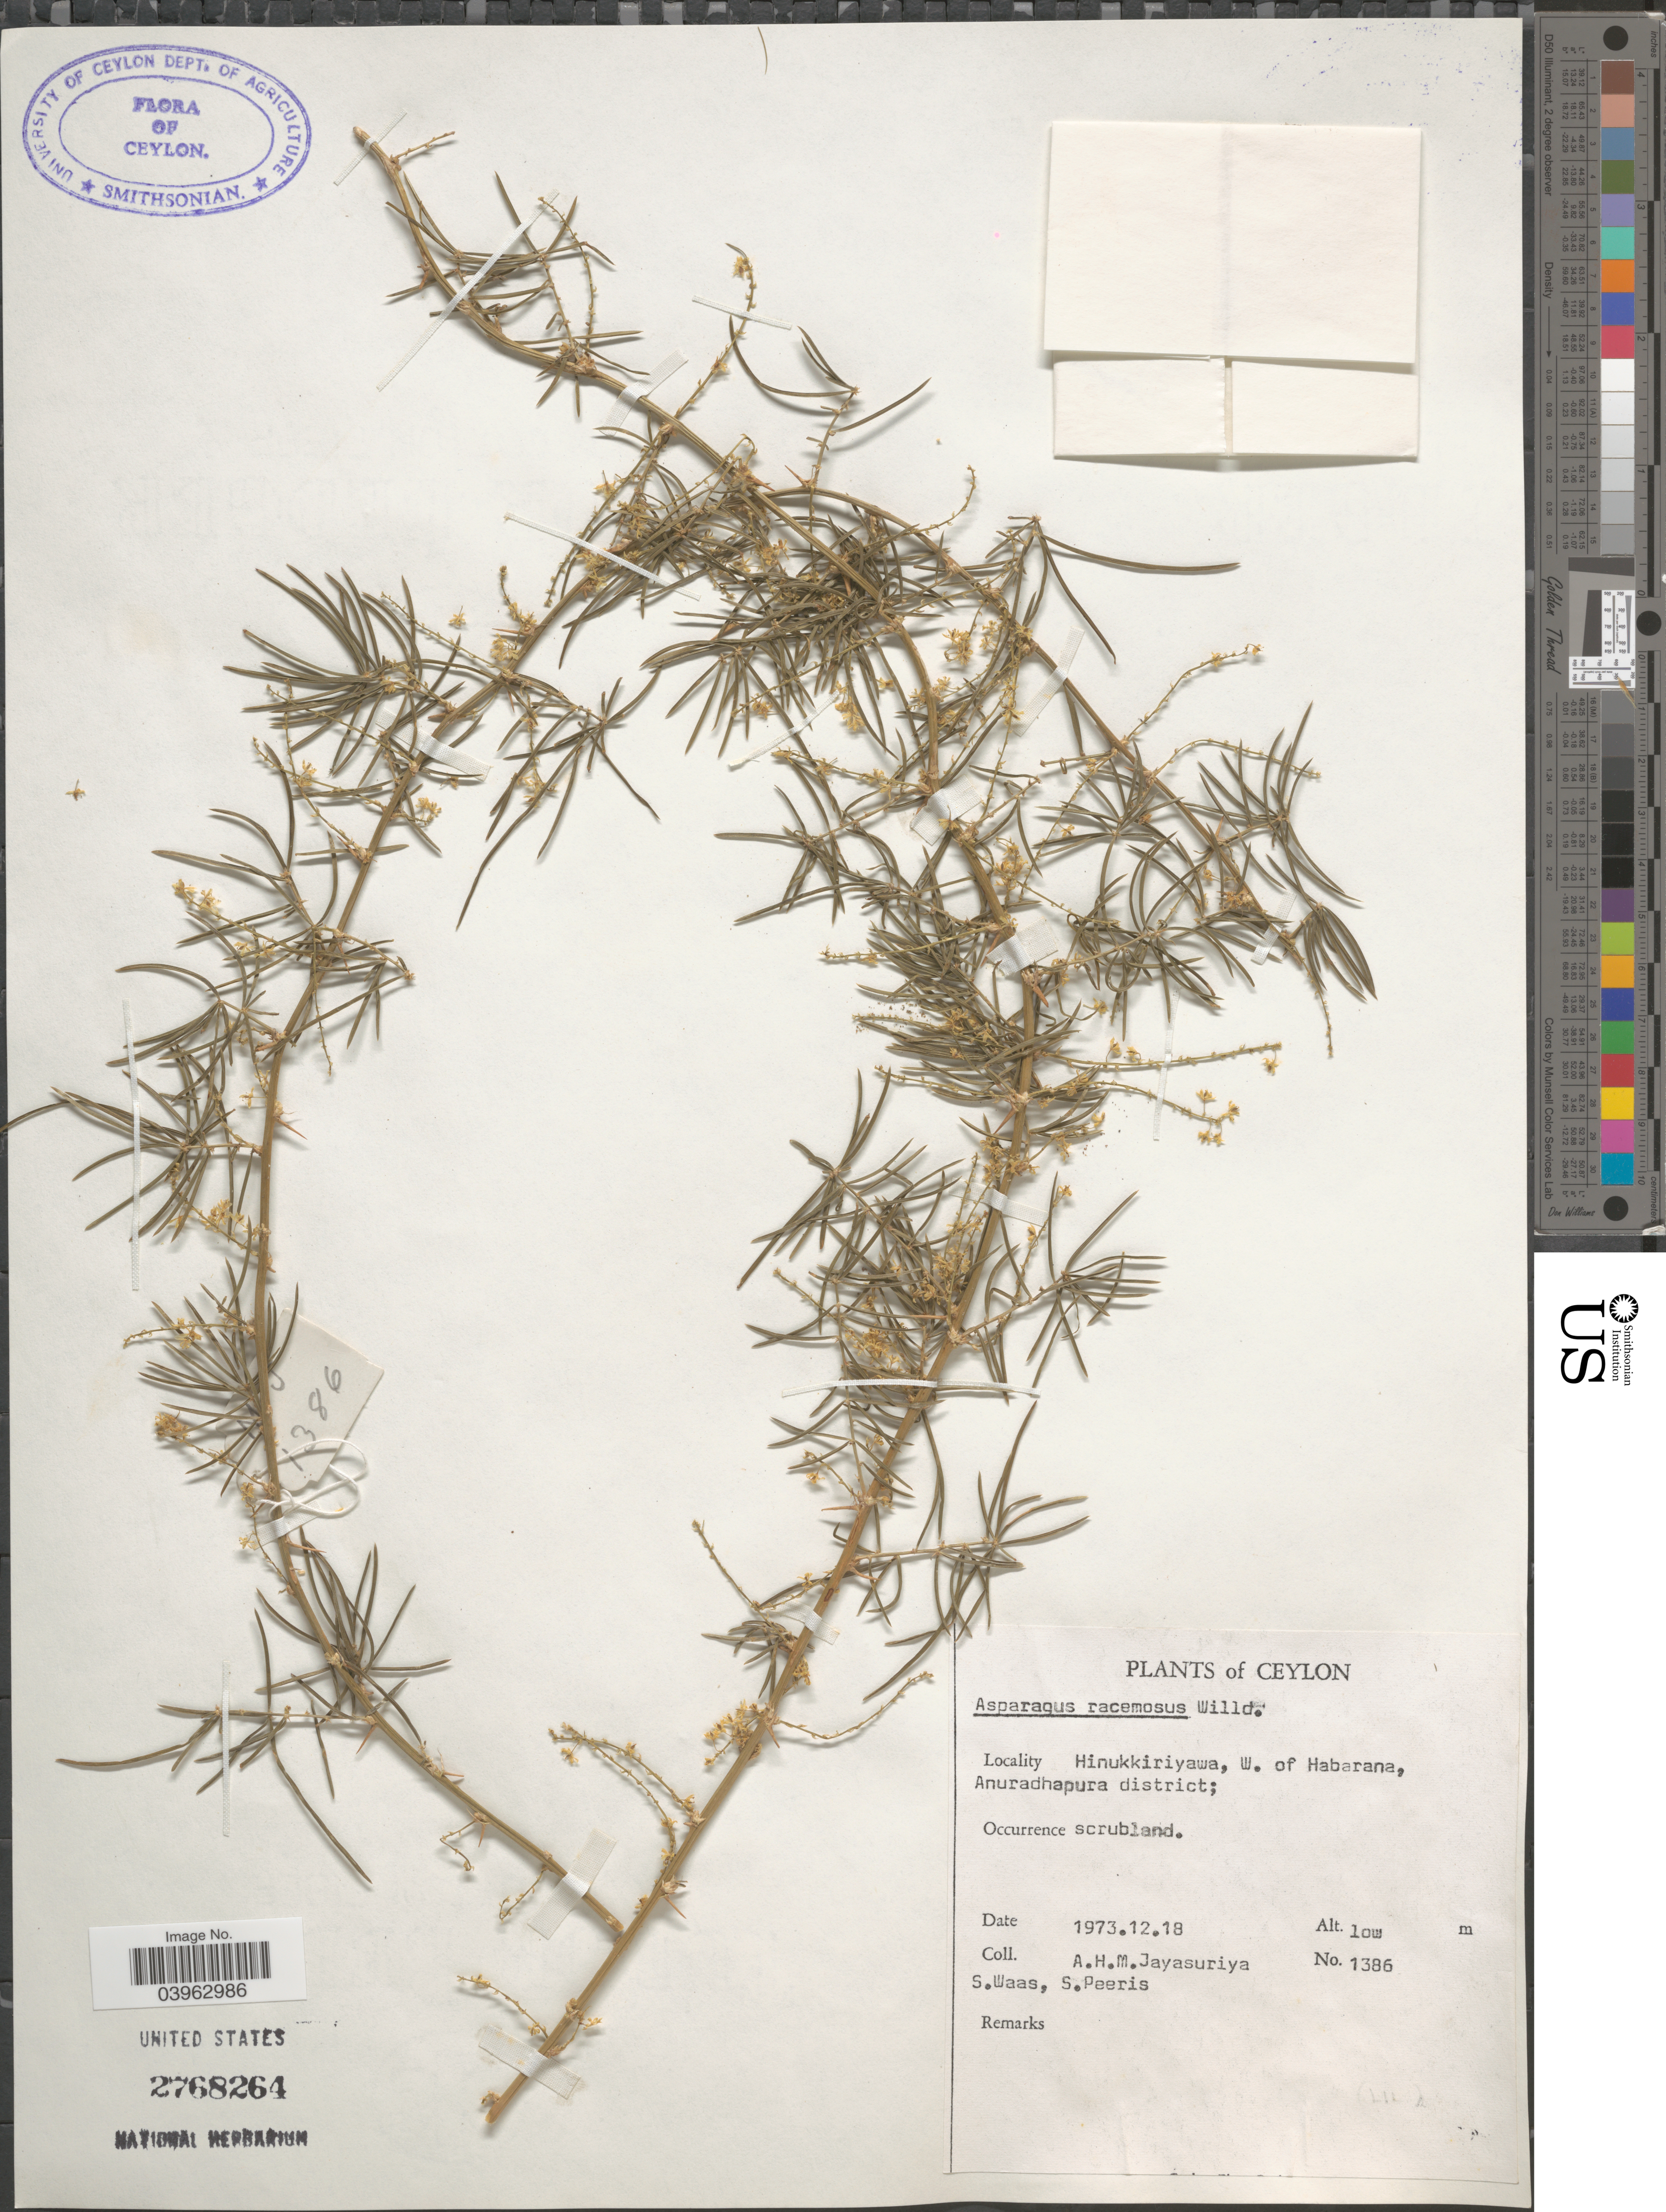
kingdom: Plantae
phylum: Tracheophyta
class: Liliopsida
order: Asparagales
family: Asparagaceae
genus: Asparagus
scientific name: Asparagus racemosus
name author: Willd.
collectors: A. H. Jayasuriya, S. Waas & S. Peeris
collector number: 1386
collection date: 1973-12-18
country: Sri Lanka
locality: Ceylon. Hinukkiriyawa, W. of Habarana, Anuradhapura district; scrubland.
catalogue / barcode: US 2768264